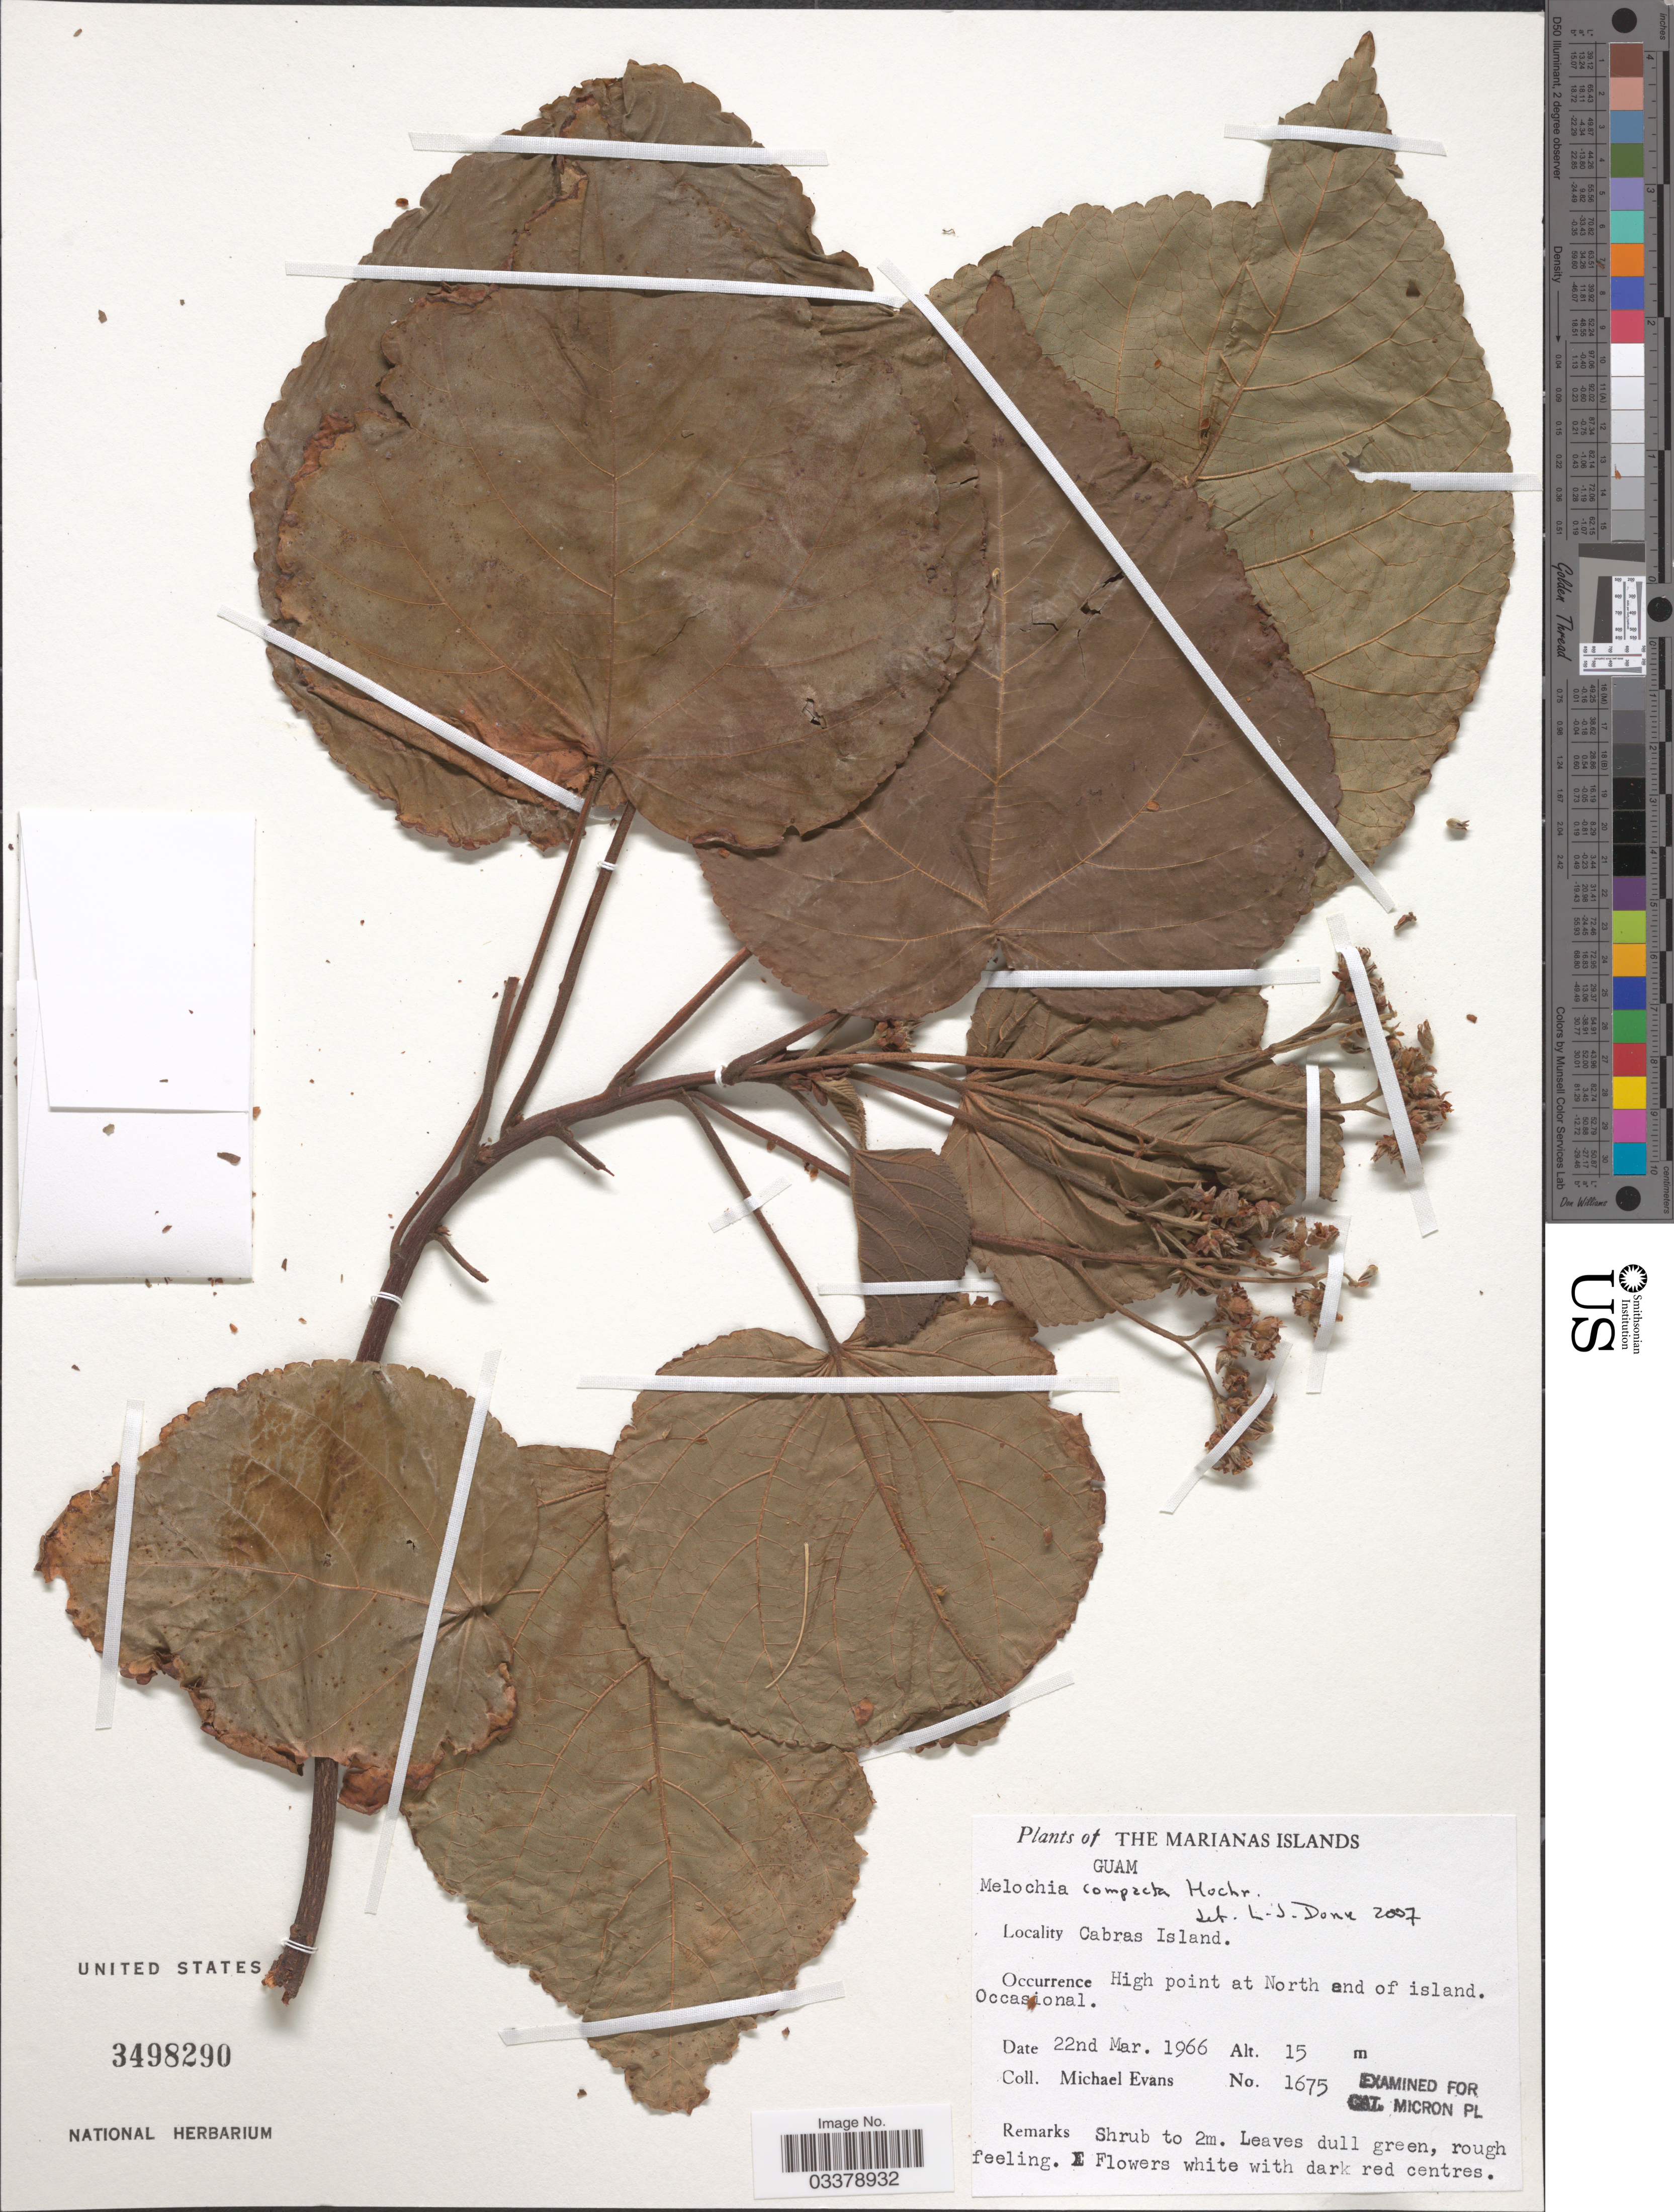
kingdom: Plantae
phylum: Tracheophyta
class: Magnoliopsida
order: Malvales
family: Malvaceae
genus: Melochia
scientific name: Melochia compacta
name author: Hochr.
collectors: M. Evans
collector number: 1675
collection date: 1966-03-22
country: Guam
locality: The Marianas Islands, Guam, Cabras Island. High point at North end of island.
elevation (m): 15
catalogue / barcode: US 3498290